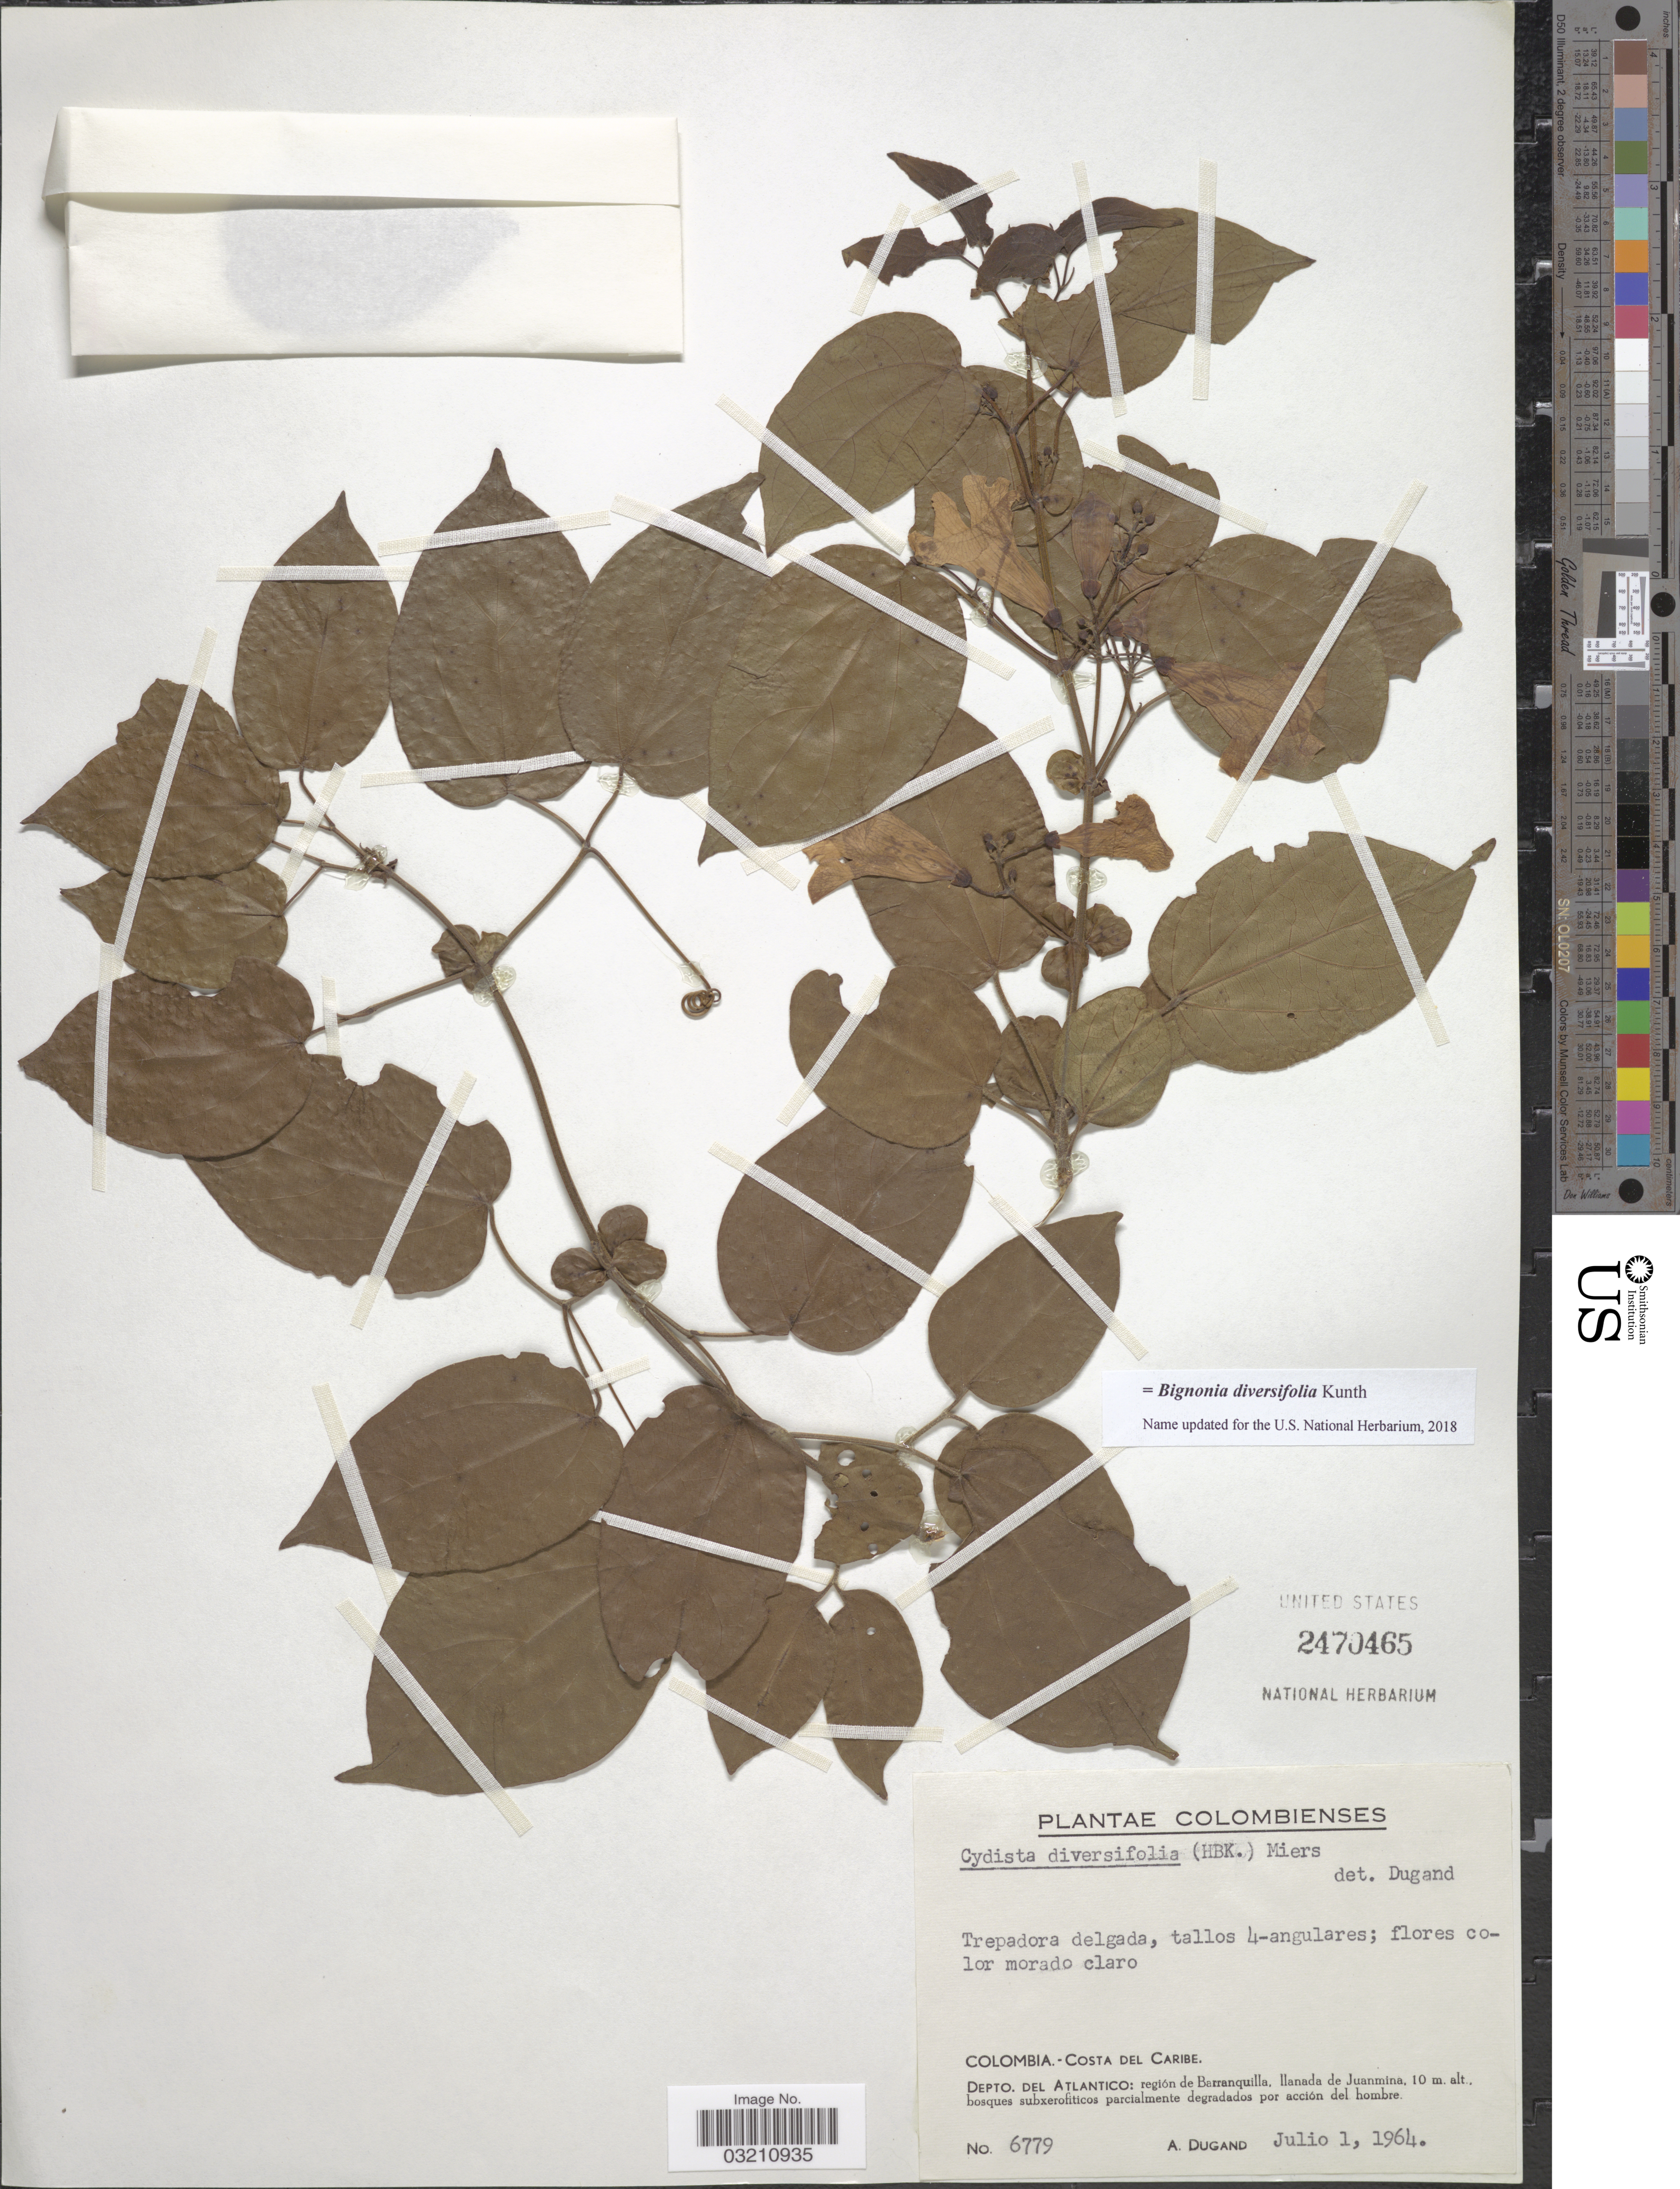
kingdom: Plantae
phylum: Tracheophyta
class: Magnoliopsida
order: Lamiales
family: Bignoniaceae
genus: Bignonia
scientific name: Bignonia diversifolia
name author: Kunth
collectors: A. Dugand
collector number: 6779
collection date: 1964-07-01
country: Colombia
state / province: Atlántico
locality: Costa del Caribe. Depto. del Atlantico: región de Barranquilla, llanada de Juanmina.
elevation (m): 10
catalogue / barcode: US 2470465